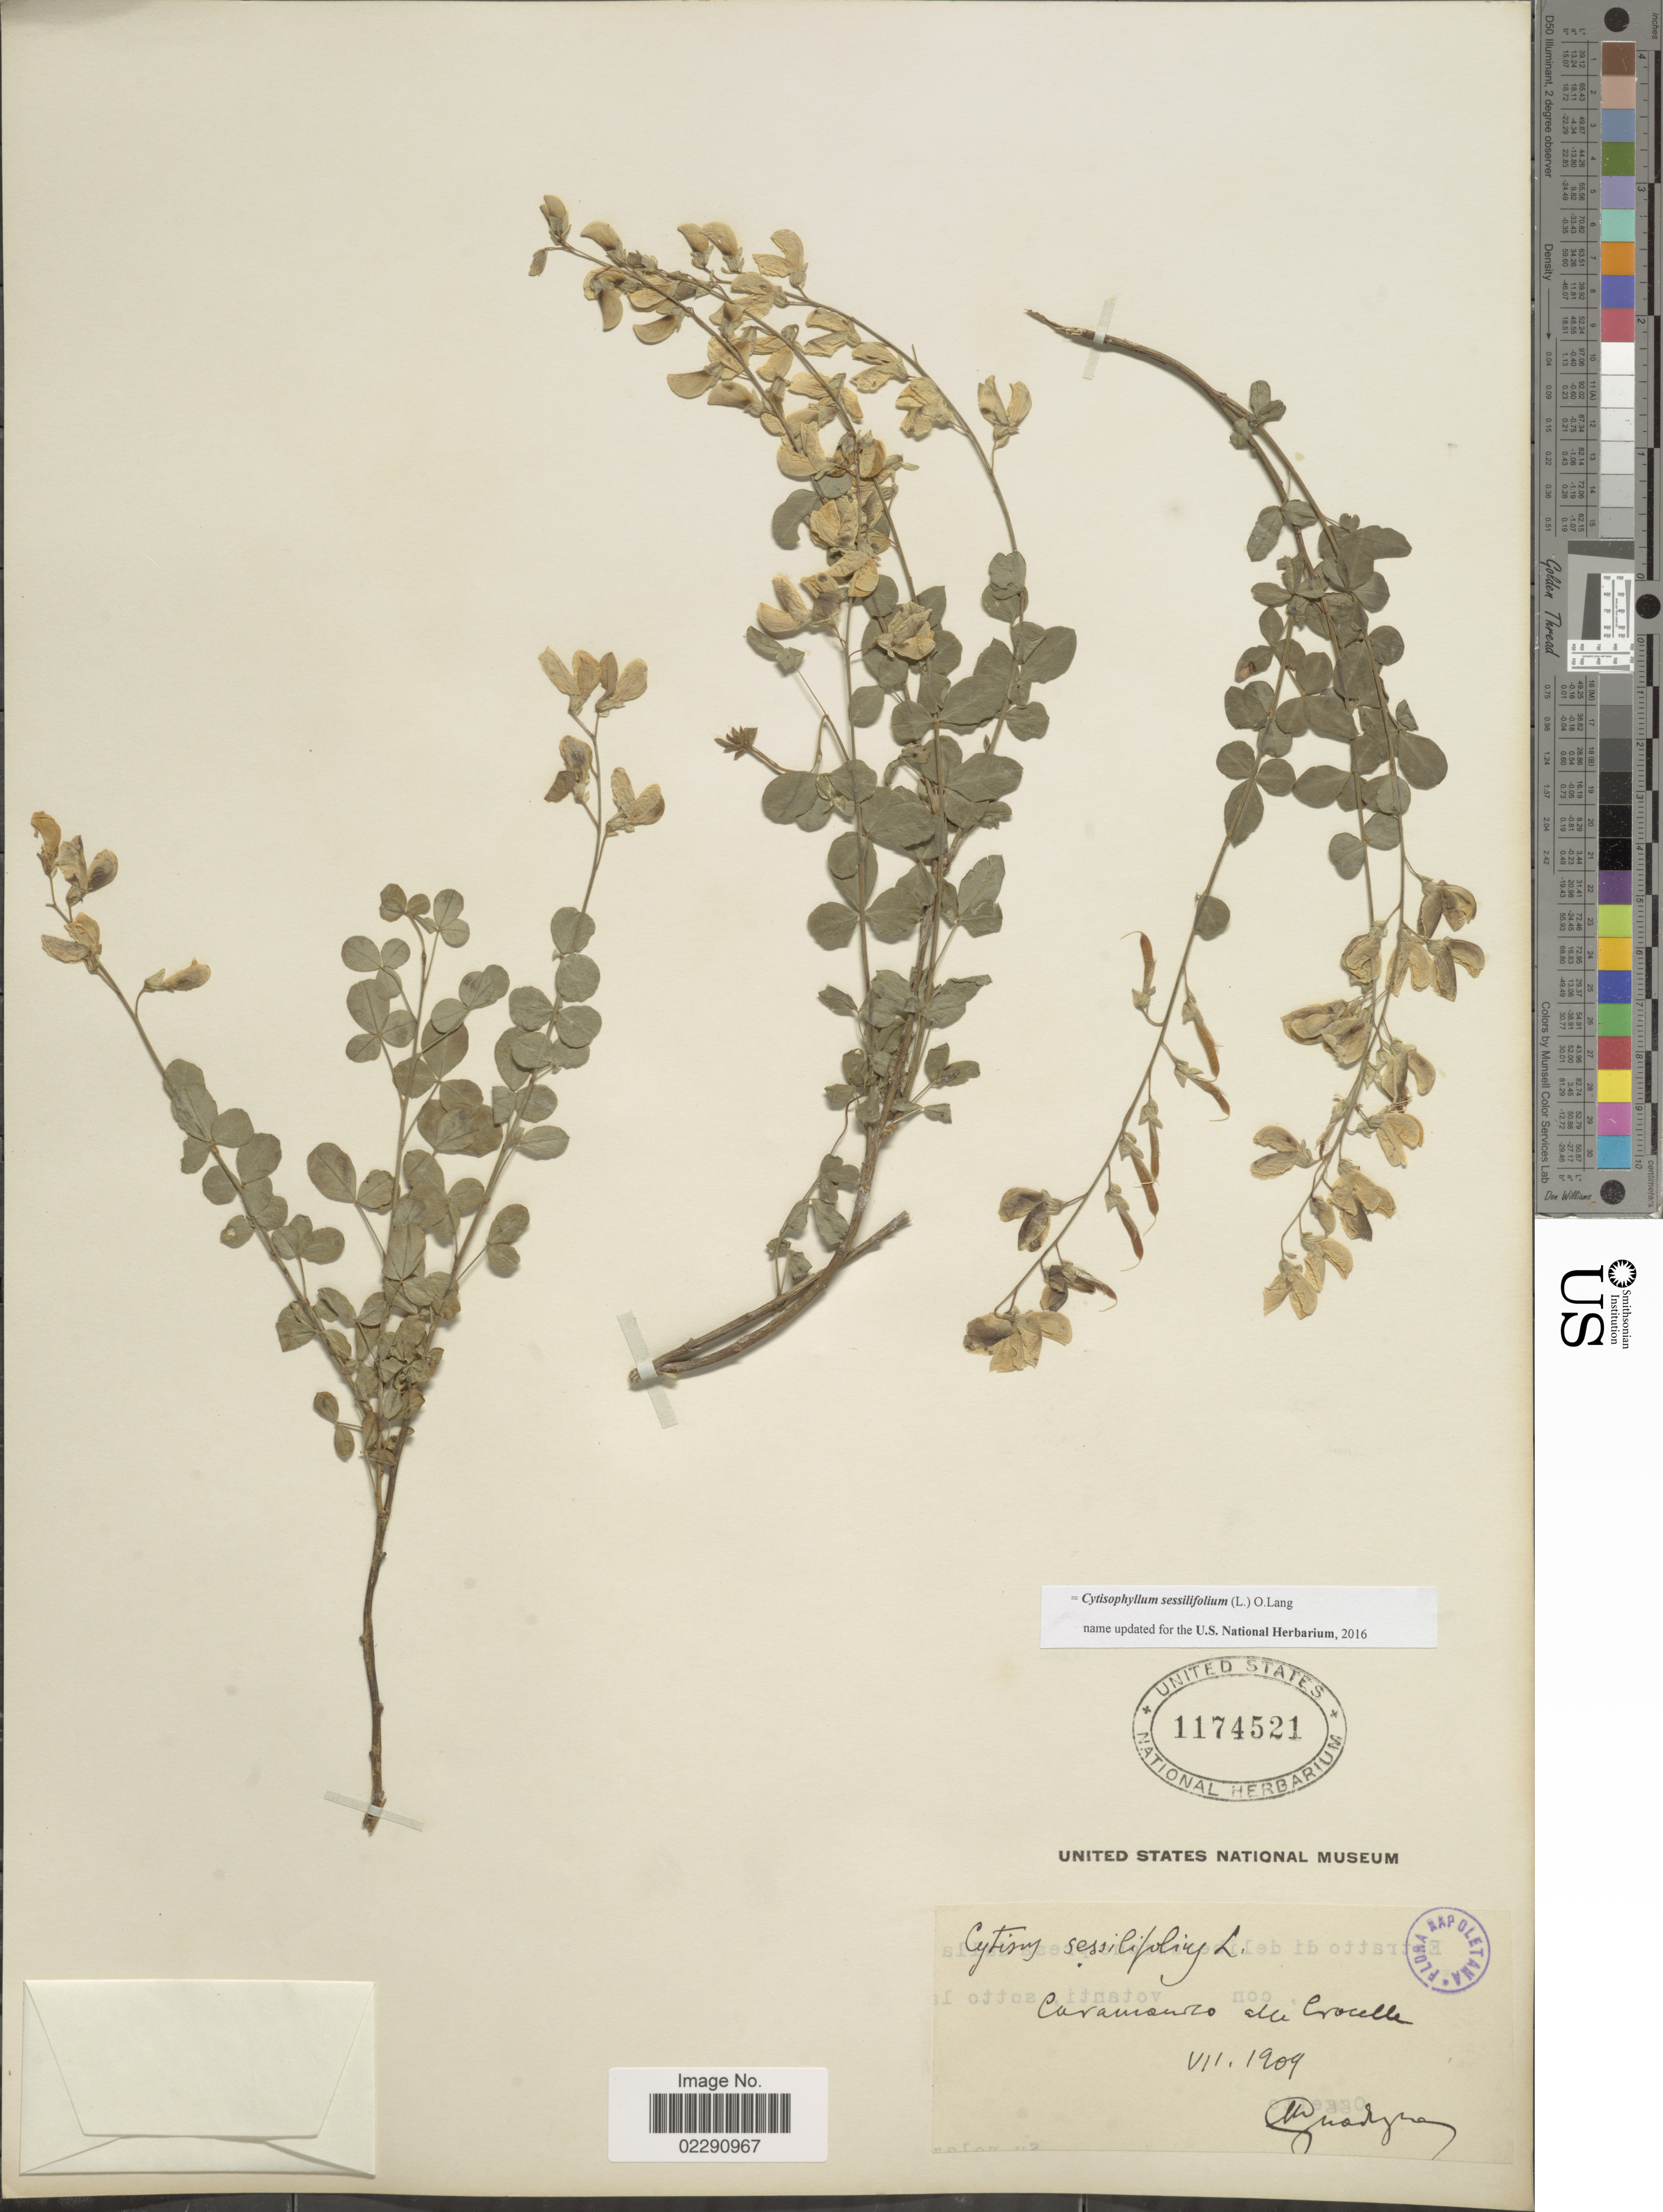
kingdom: Plantae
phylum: Tracheophyta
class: Magnoliopsida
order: Fabales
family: Fabaceae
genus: Cytisophyllum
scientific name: Cytisophyllum sessilifolium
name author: Láng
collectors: M. Guadagno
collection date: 1909-07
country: Italy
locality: Caramanico alle Crocelle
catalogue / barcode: US 1174521